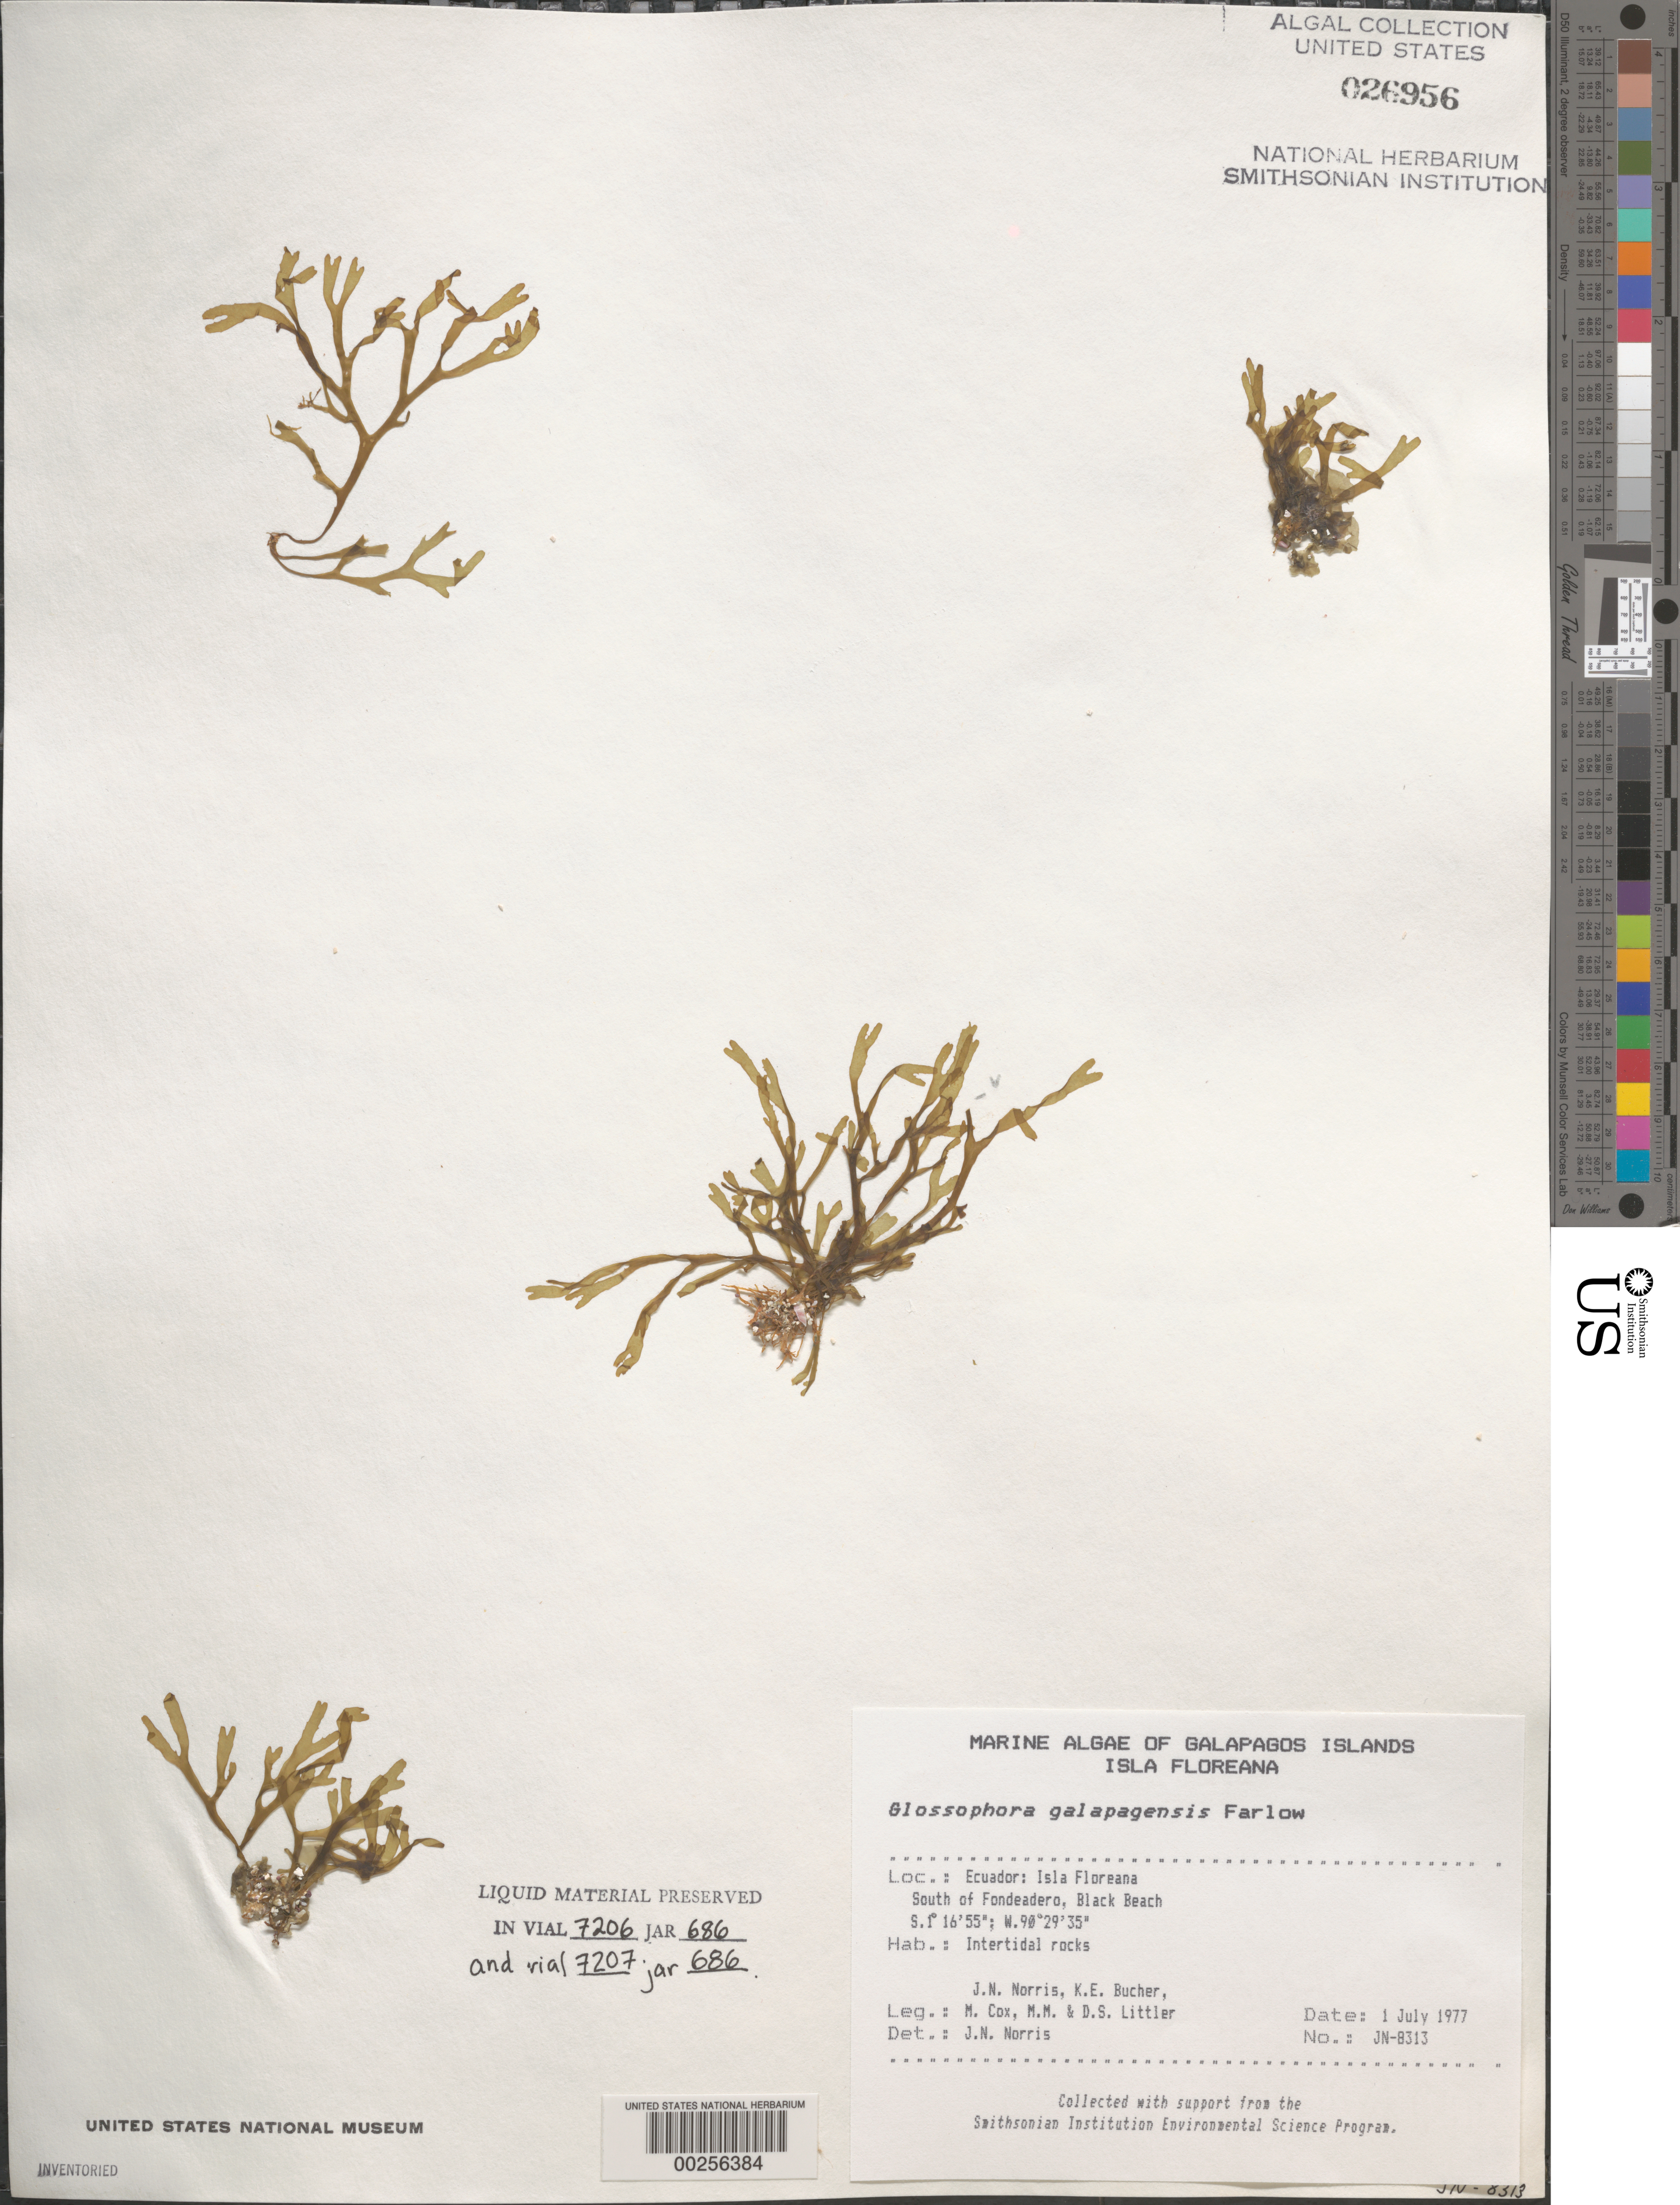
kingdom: Chromista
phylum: Ochrophyta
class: Phaeophyceae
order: Dictyotales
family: Dictyotaceae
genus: Dictyota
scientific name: Dictyota galapagensis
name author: (Farl.) De Clerck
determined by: Algae name updating Project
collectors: J. N. Norris, K. E. Bucher, M. Cox, M. M. Littler & D. S. Littler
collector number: JN-8313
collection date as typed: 01 Jul 1977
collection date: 1977-07-01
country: Ecuador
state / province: Colón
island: Floreana [Charles, Santa Maria]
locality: Black Beach south of Fondeadero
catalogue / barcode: US 26956